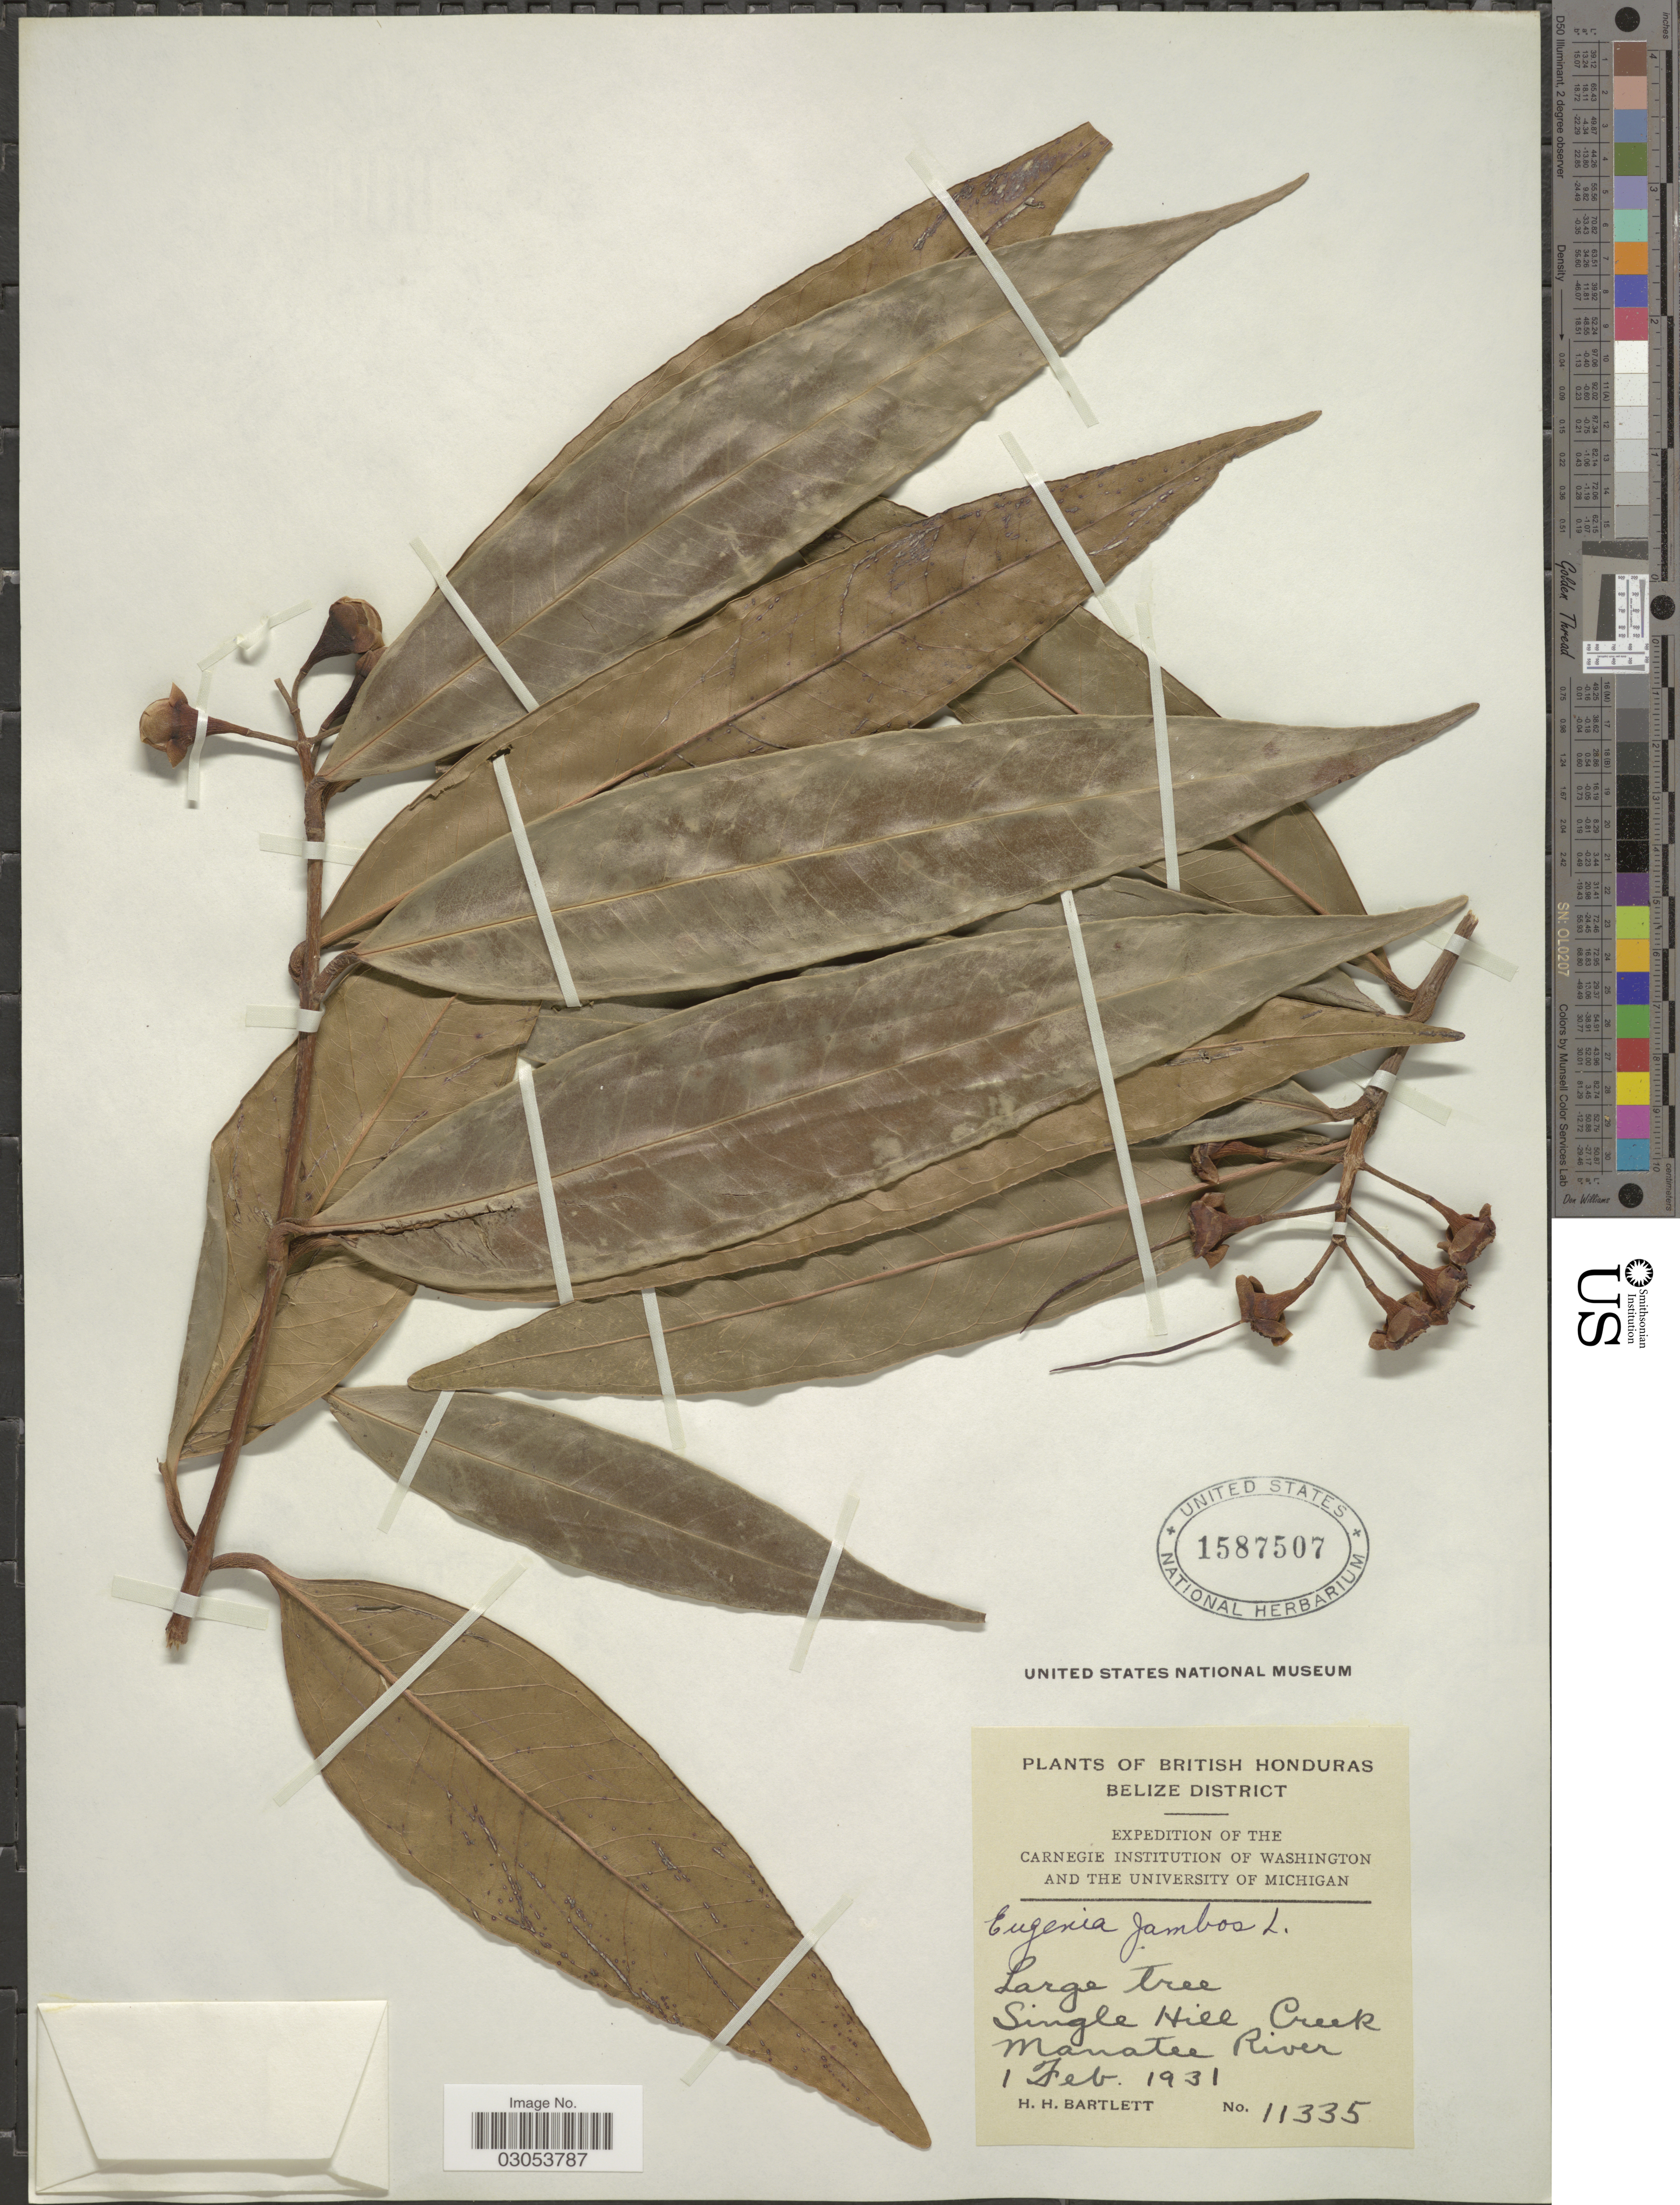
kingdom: Plantae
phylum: Tracheophyta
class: Magnoliopsida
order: Myrtales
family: Myrtaceae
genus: Syzygium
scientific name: Syzygium jambos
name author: (L.) Alston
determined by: Strong, Mark T., (BOT), Smithsonian Institution - National Museum of Natural History (UNITED STATES)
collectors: H. H. Bartlett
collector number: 11335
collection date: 1931-02-01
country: Belize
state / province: Belize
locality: British Honduras. Belize District. Single Hill Creek Manatee River.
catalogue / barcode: US 1587507